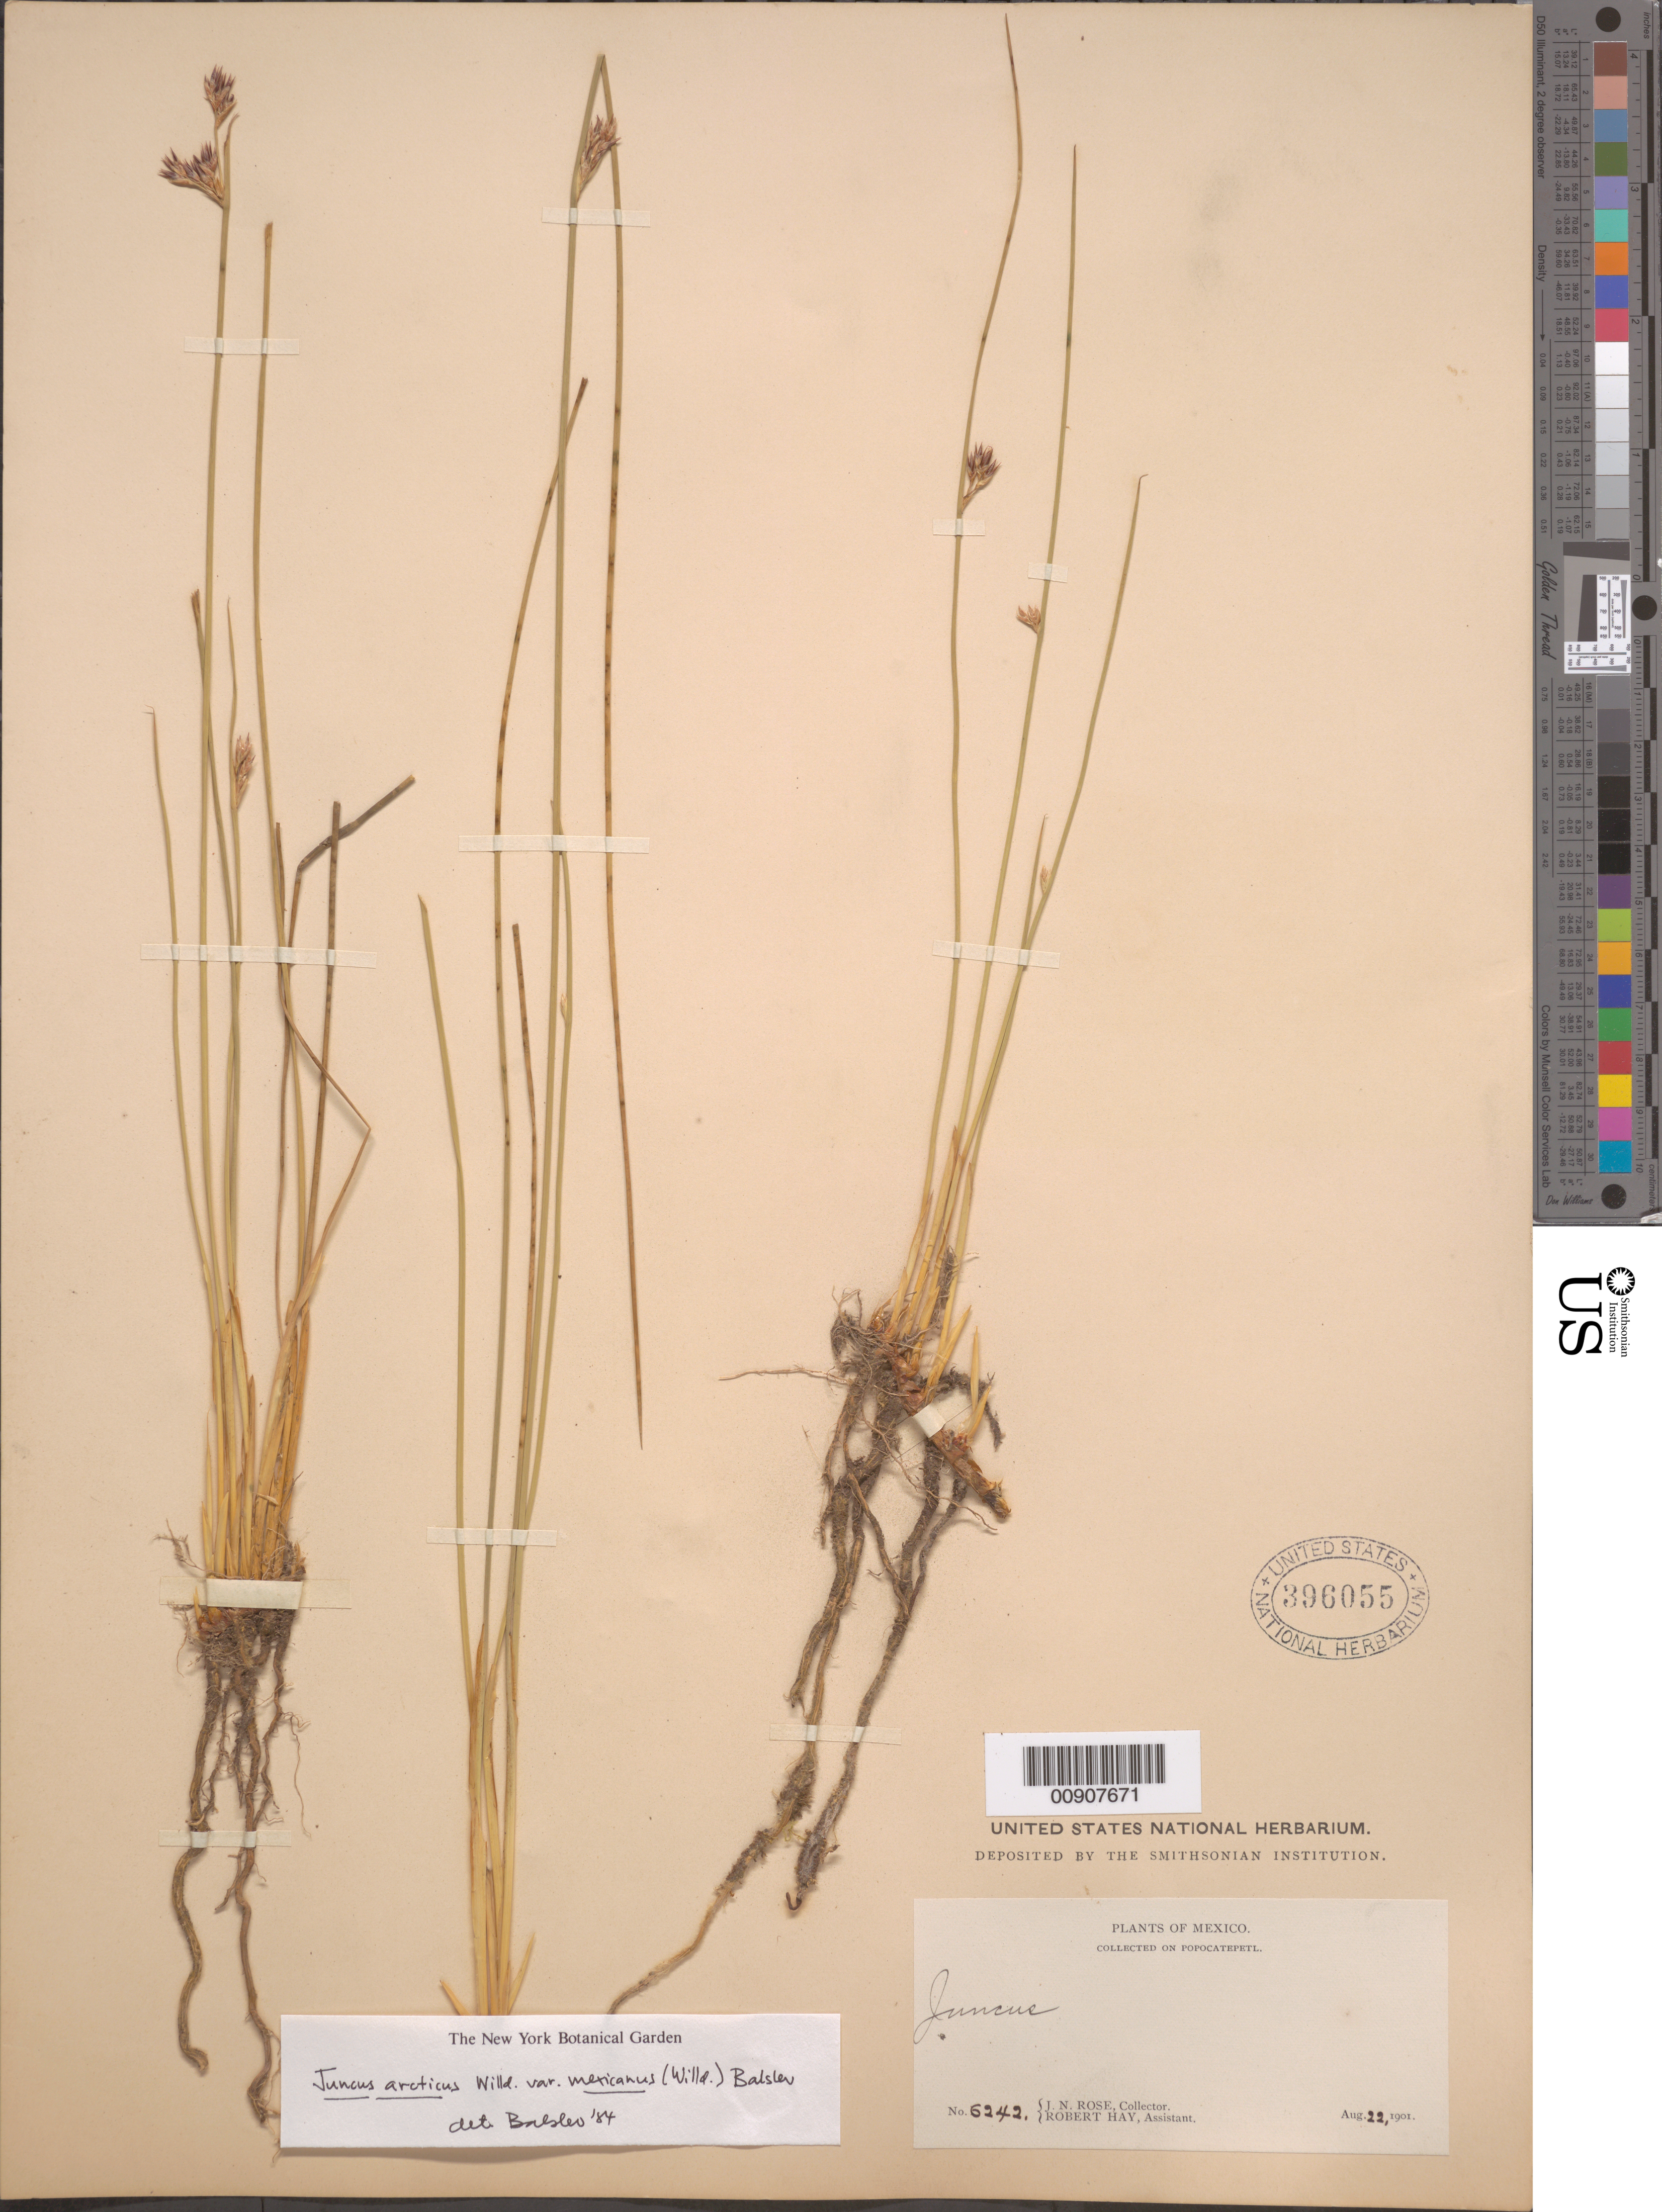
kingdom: Plantae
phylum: Tracheophyta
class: Liliopsida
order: Poales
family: Juncaceae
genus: Juncus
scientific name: Juncus arcticus var. mexicanus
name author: Willd.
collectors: J. N. Rose & R. Hay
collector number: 6242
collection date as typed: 22 Aug 1901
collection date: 1901-08-22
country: Mexico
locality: Popocatepetl.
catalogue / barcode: US 396055